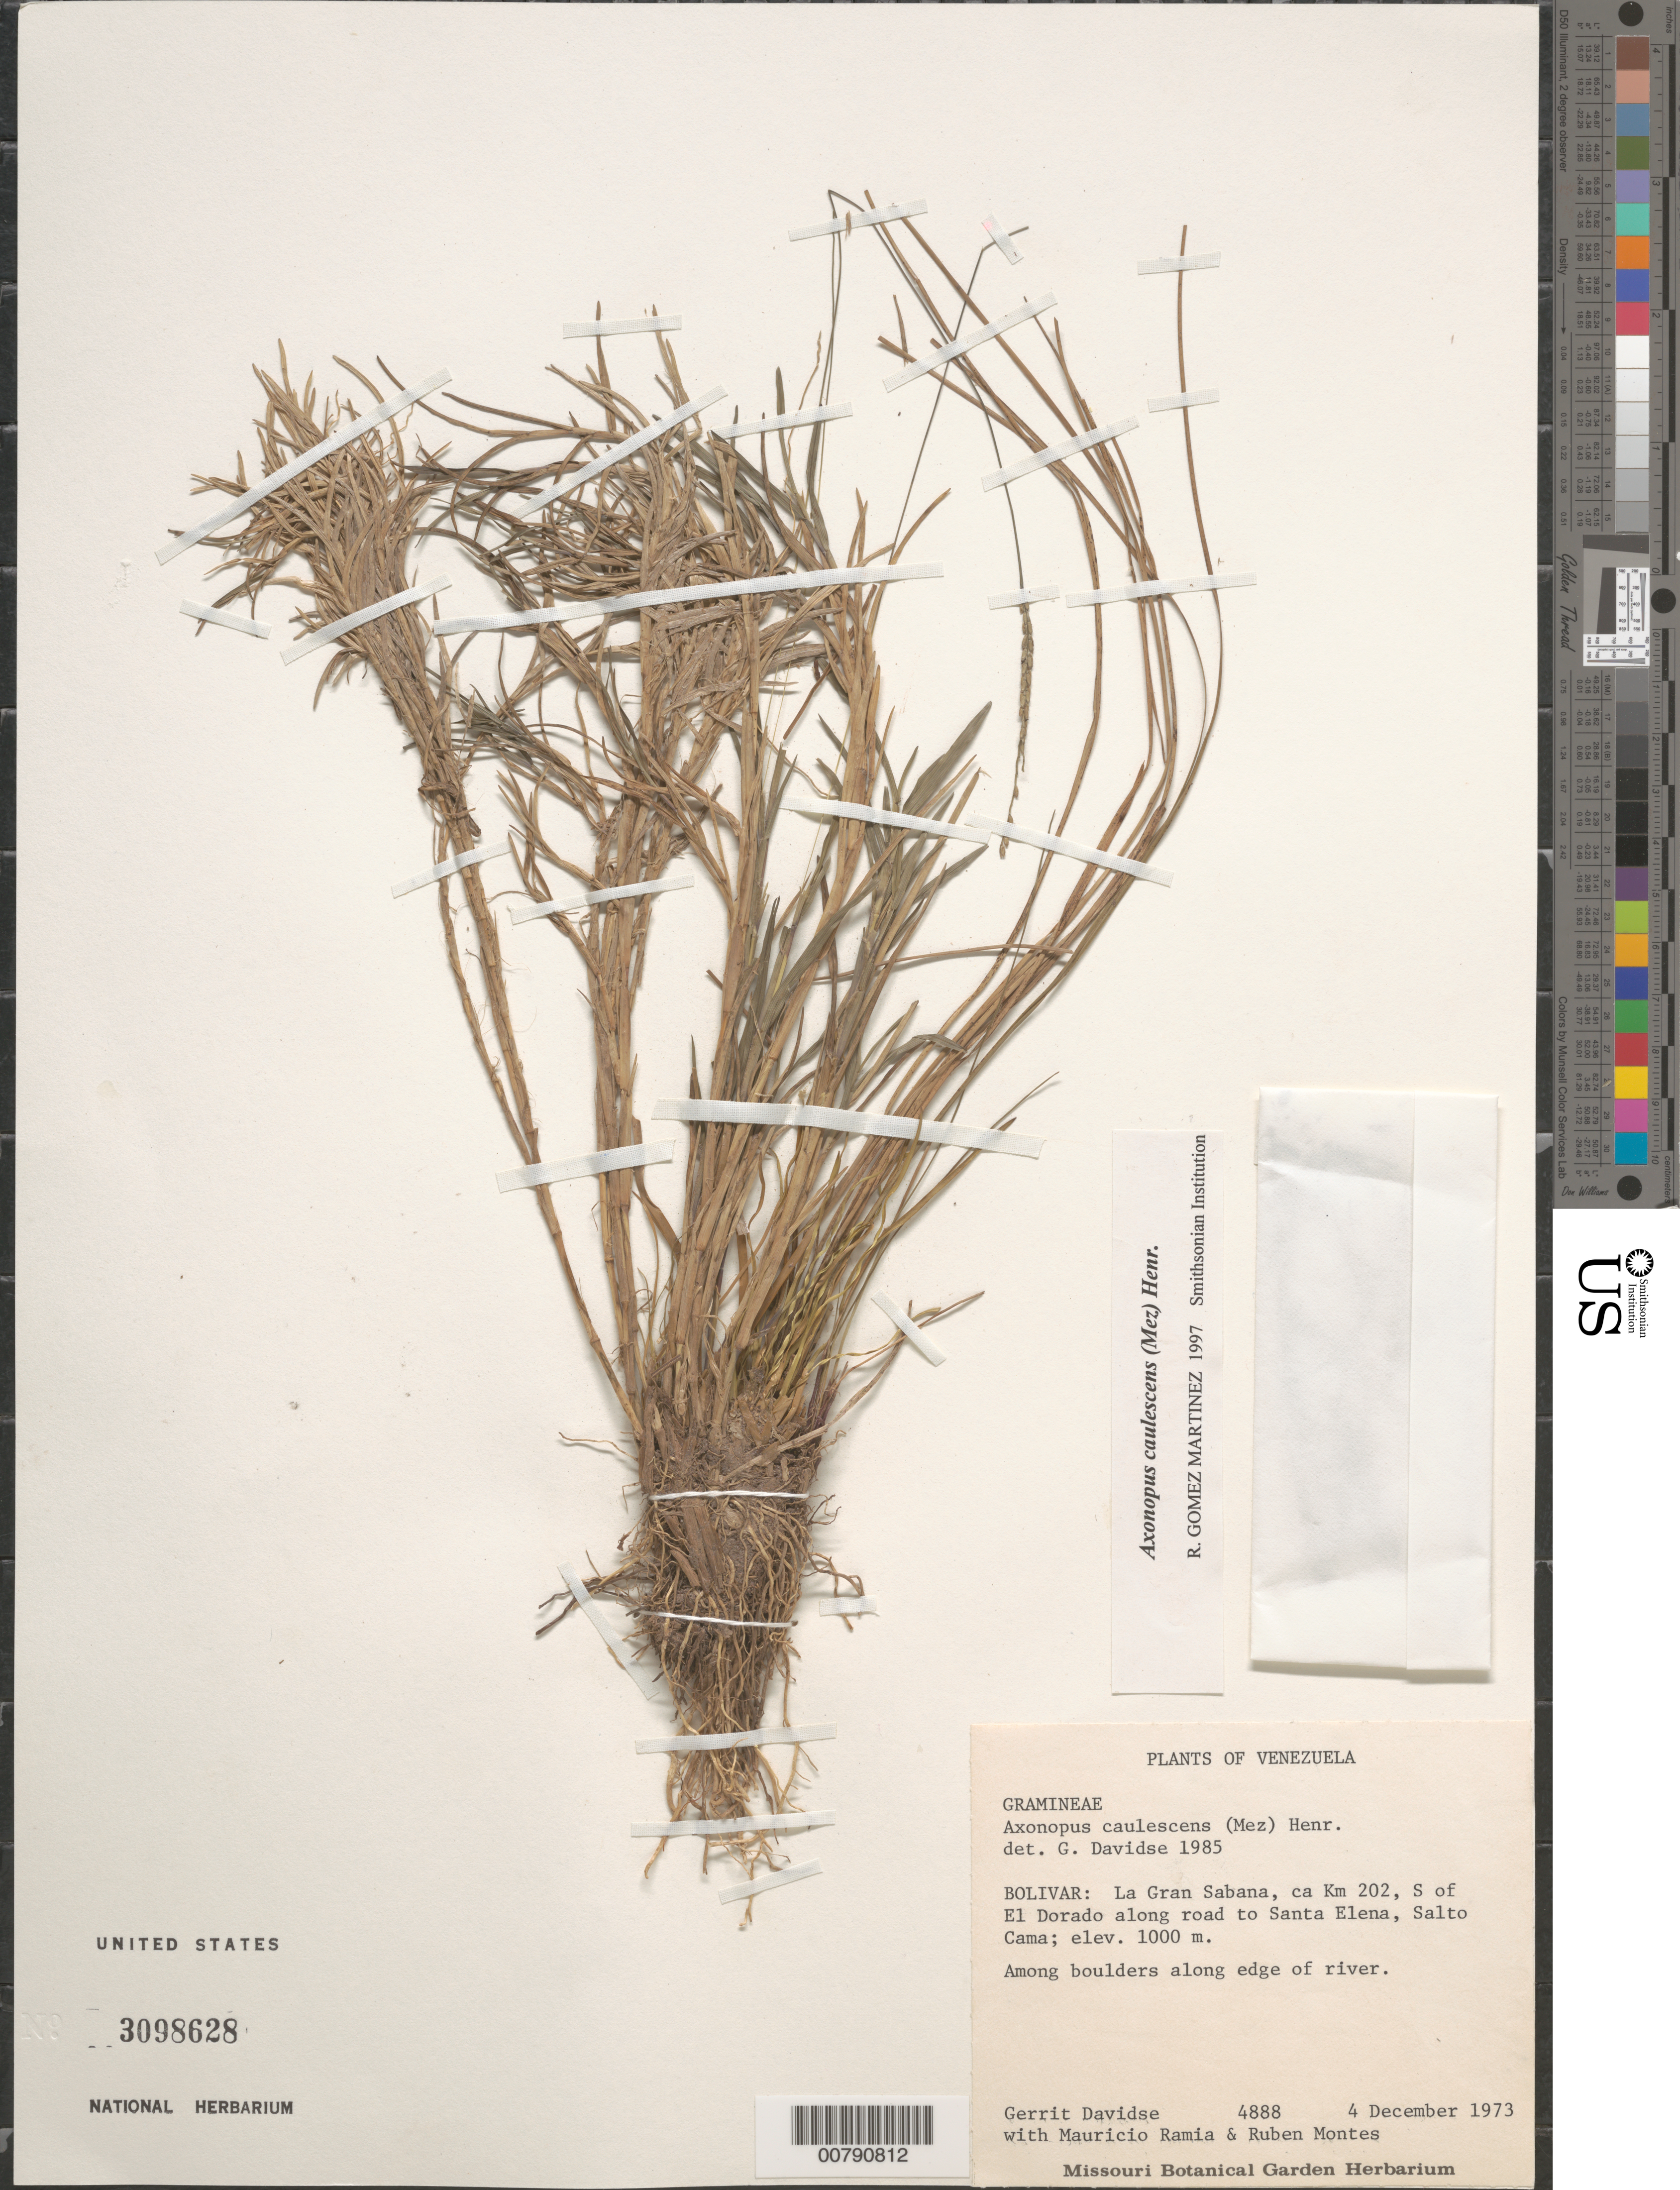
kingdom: Plantae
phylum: Tracheophyta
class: Liliopsida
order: Poales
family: Poaceae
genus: Axonopus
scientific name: Axonopus caulescens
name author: (Mez) Henrickson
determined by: Gomez Martinez, R.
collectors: G. Davidse, M. Ramia & R. Montes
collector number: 4888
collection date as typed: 4-Dec-73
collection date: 1973-12-04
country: Venezuela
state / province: Bolívar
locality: Gran Sabana, km 202, S of El Dorado along road to Santa Elena, Salto Cama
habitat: Among boulders along edge of river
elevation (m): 1000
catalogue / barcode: US 3098628